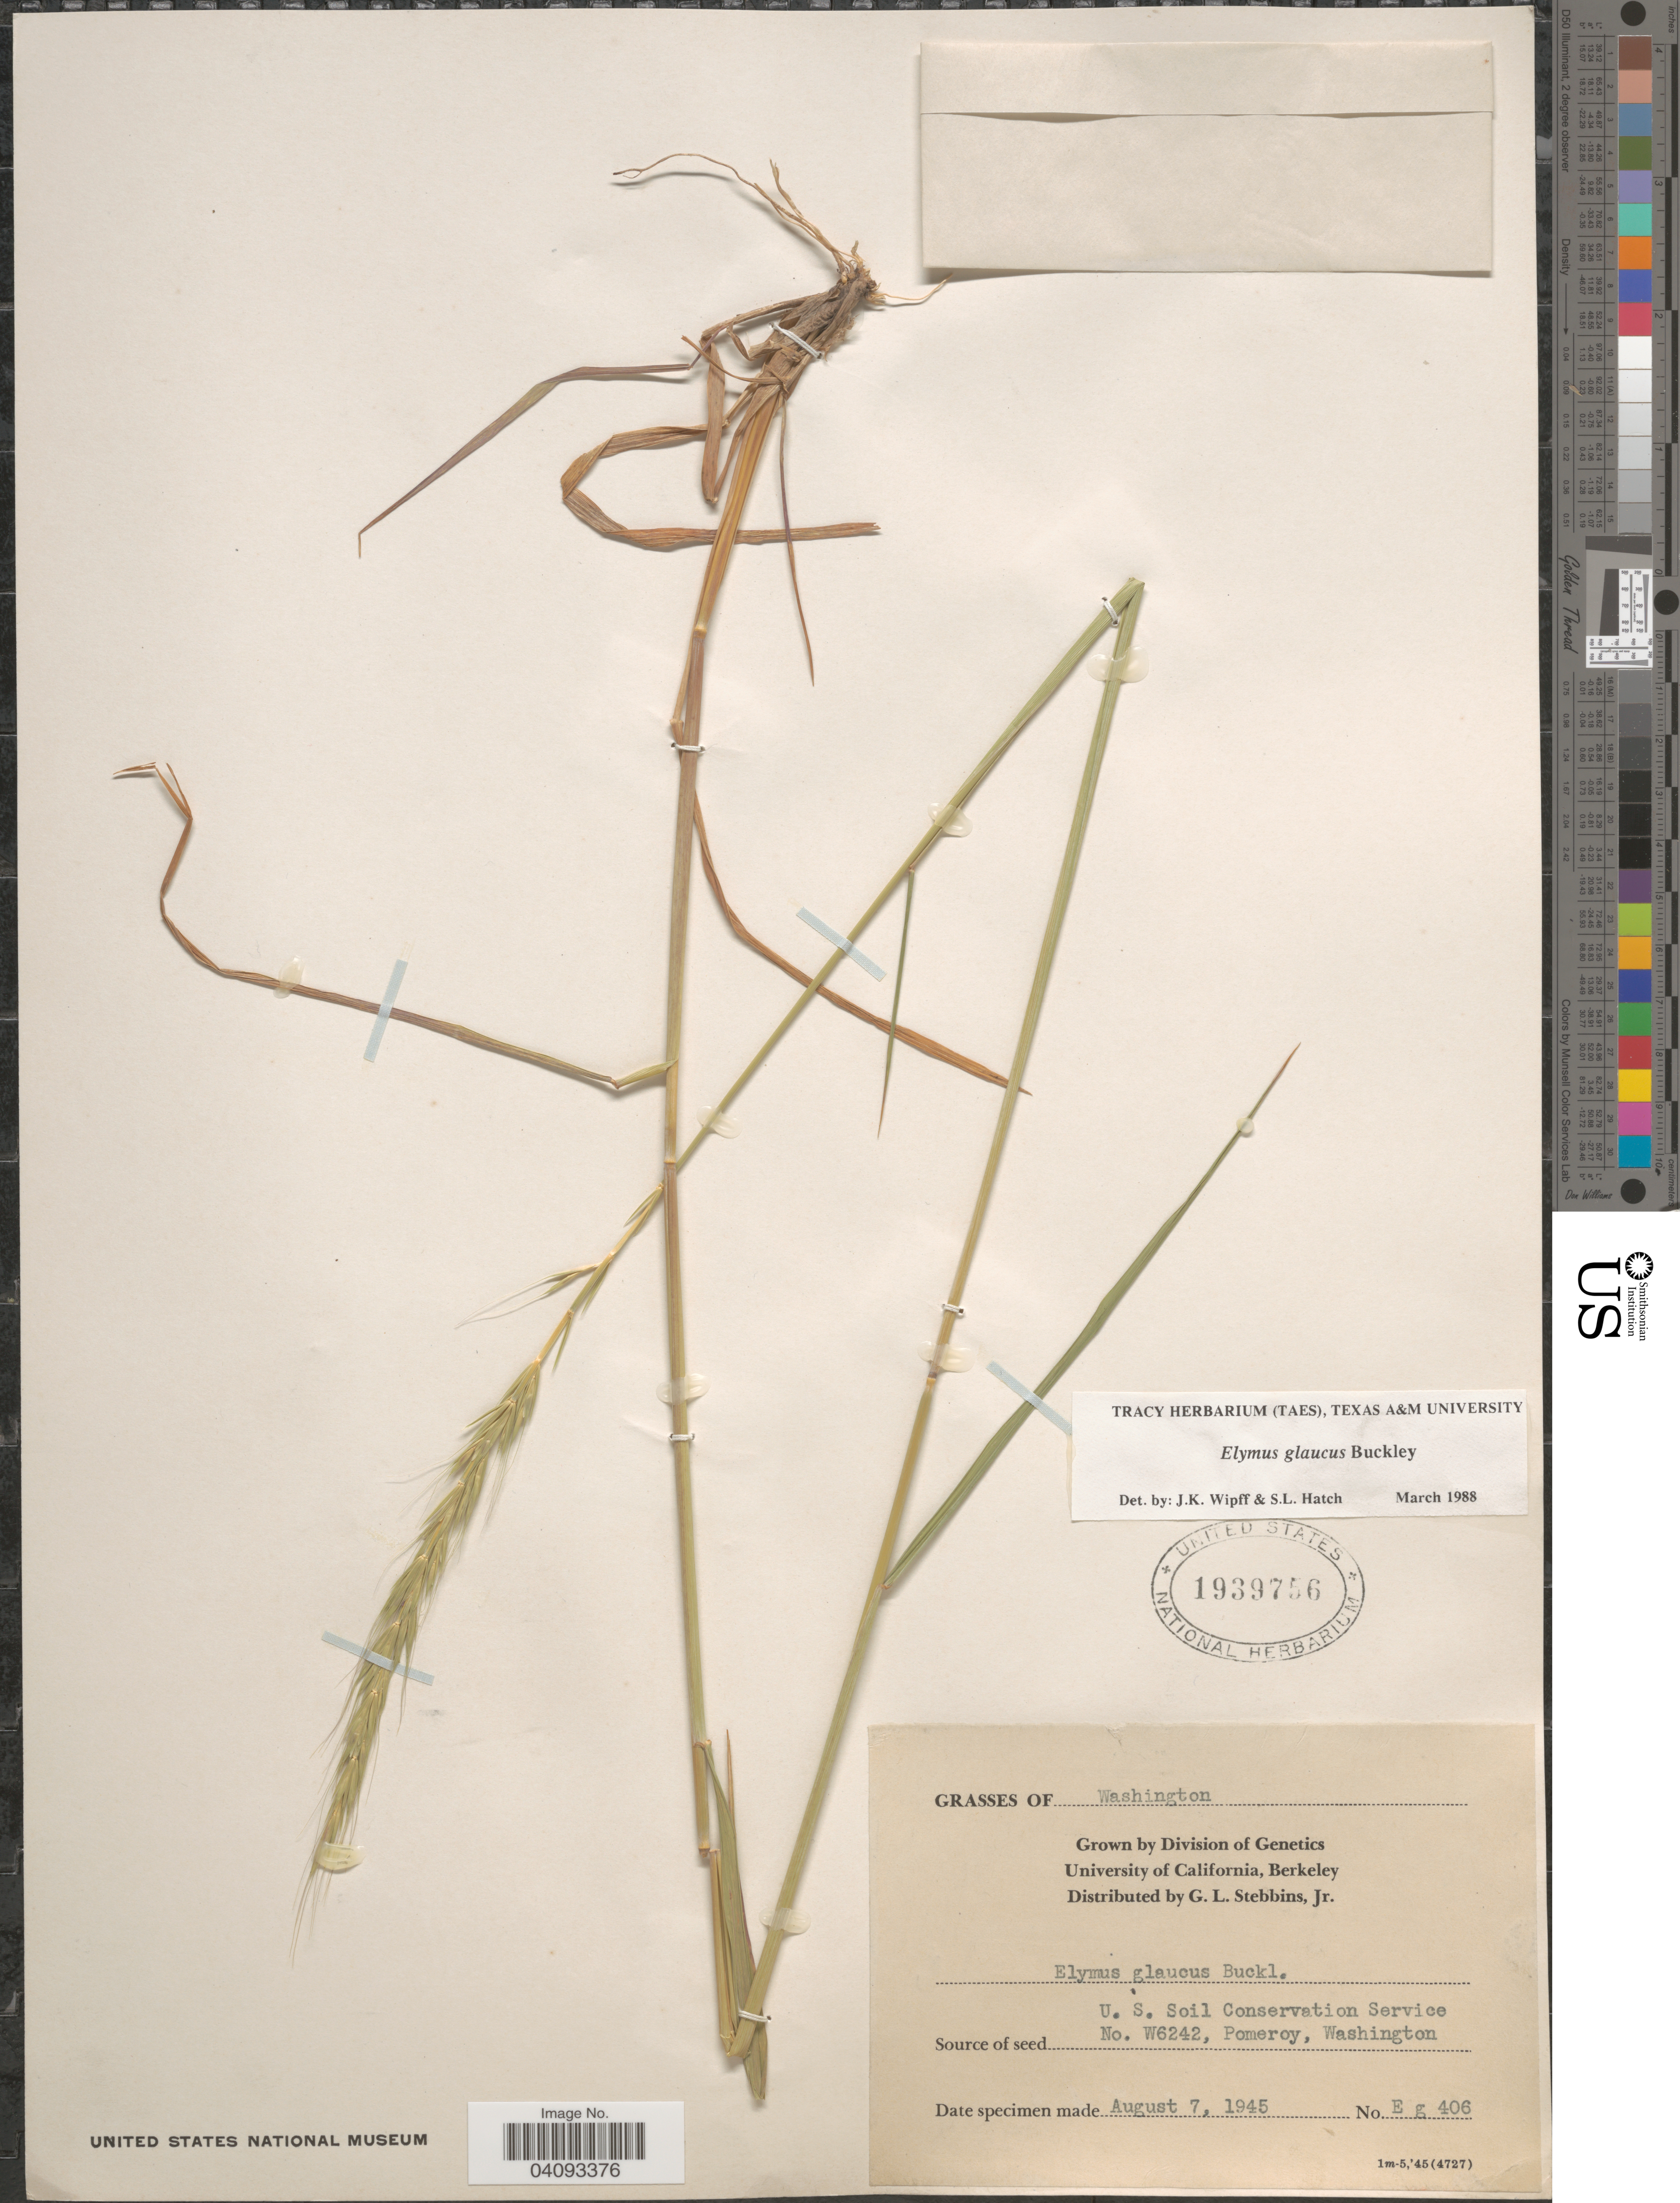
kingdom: Plantae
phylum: Tracheophyta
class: Liliopsida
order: Poales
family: Poaceae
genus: Elymus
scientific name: Elymus glaucus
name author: Buckley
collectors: G. L. Stebbins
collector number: E g 406?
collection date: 1945-08-07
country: United States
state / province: California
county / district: Alameda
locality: Grown by Division of Genetics. University of California, Berkeley.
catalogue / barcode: US 1939756